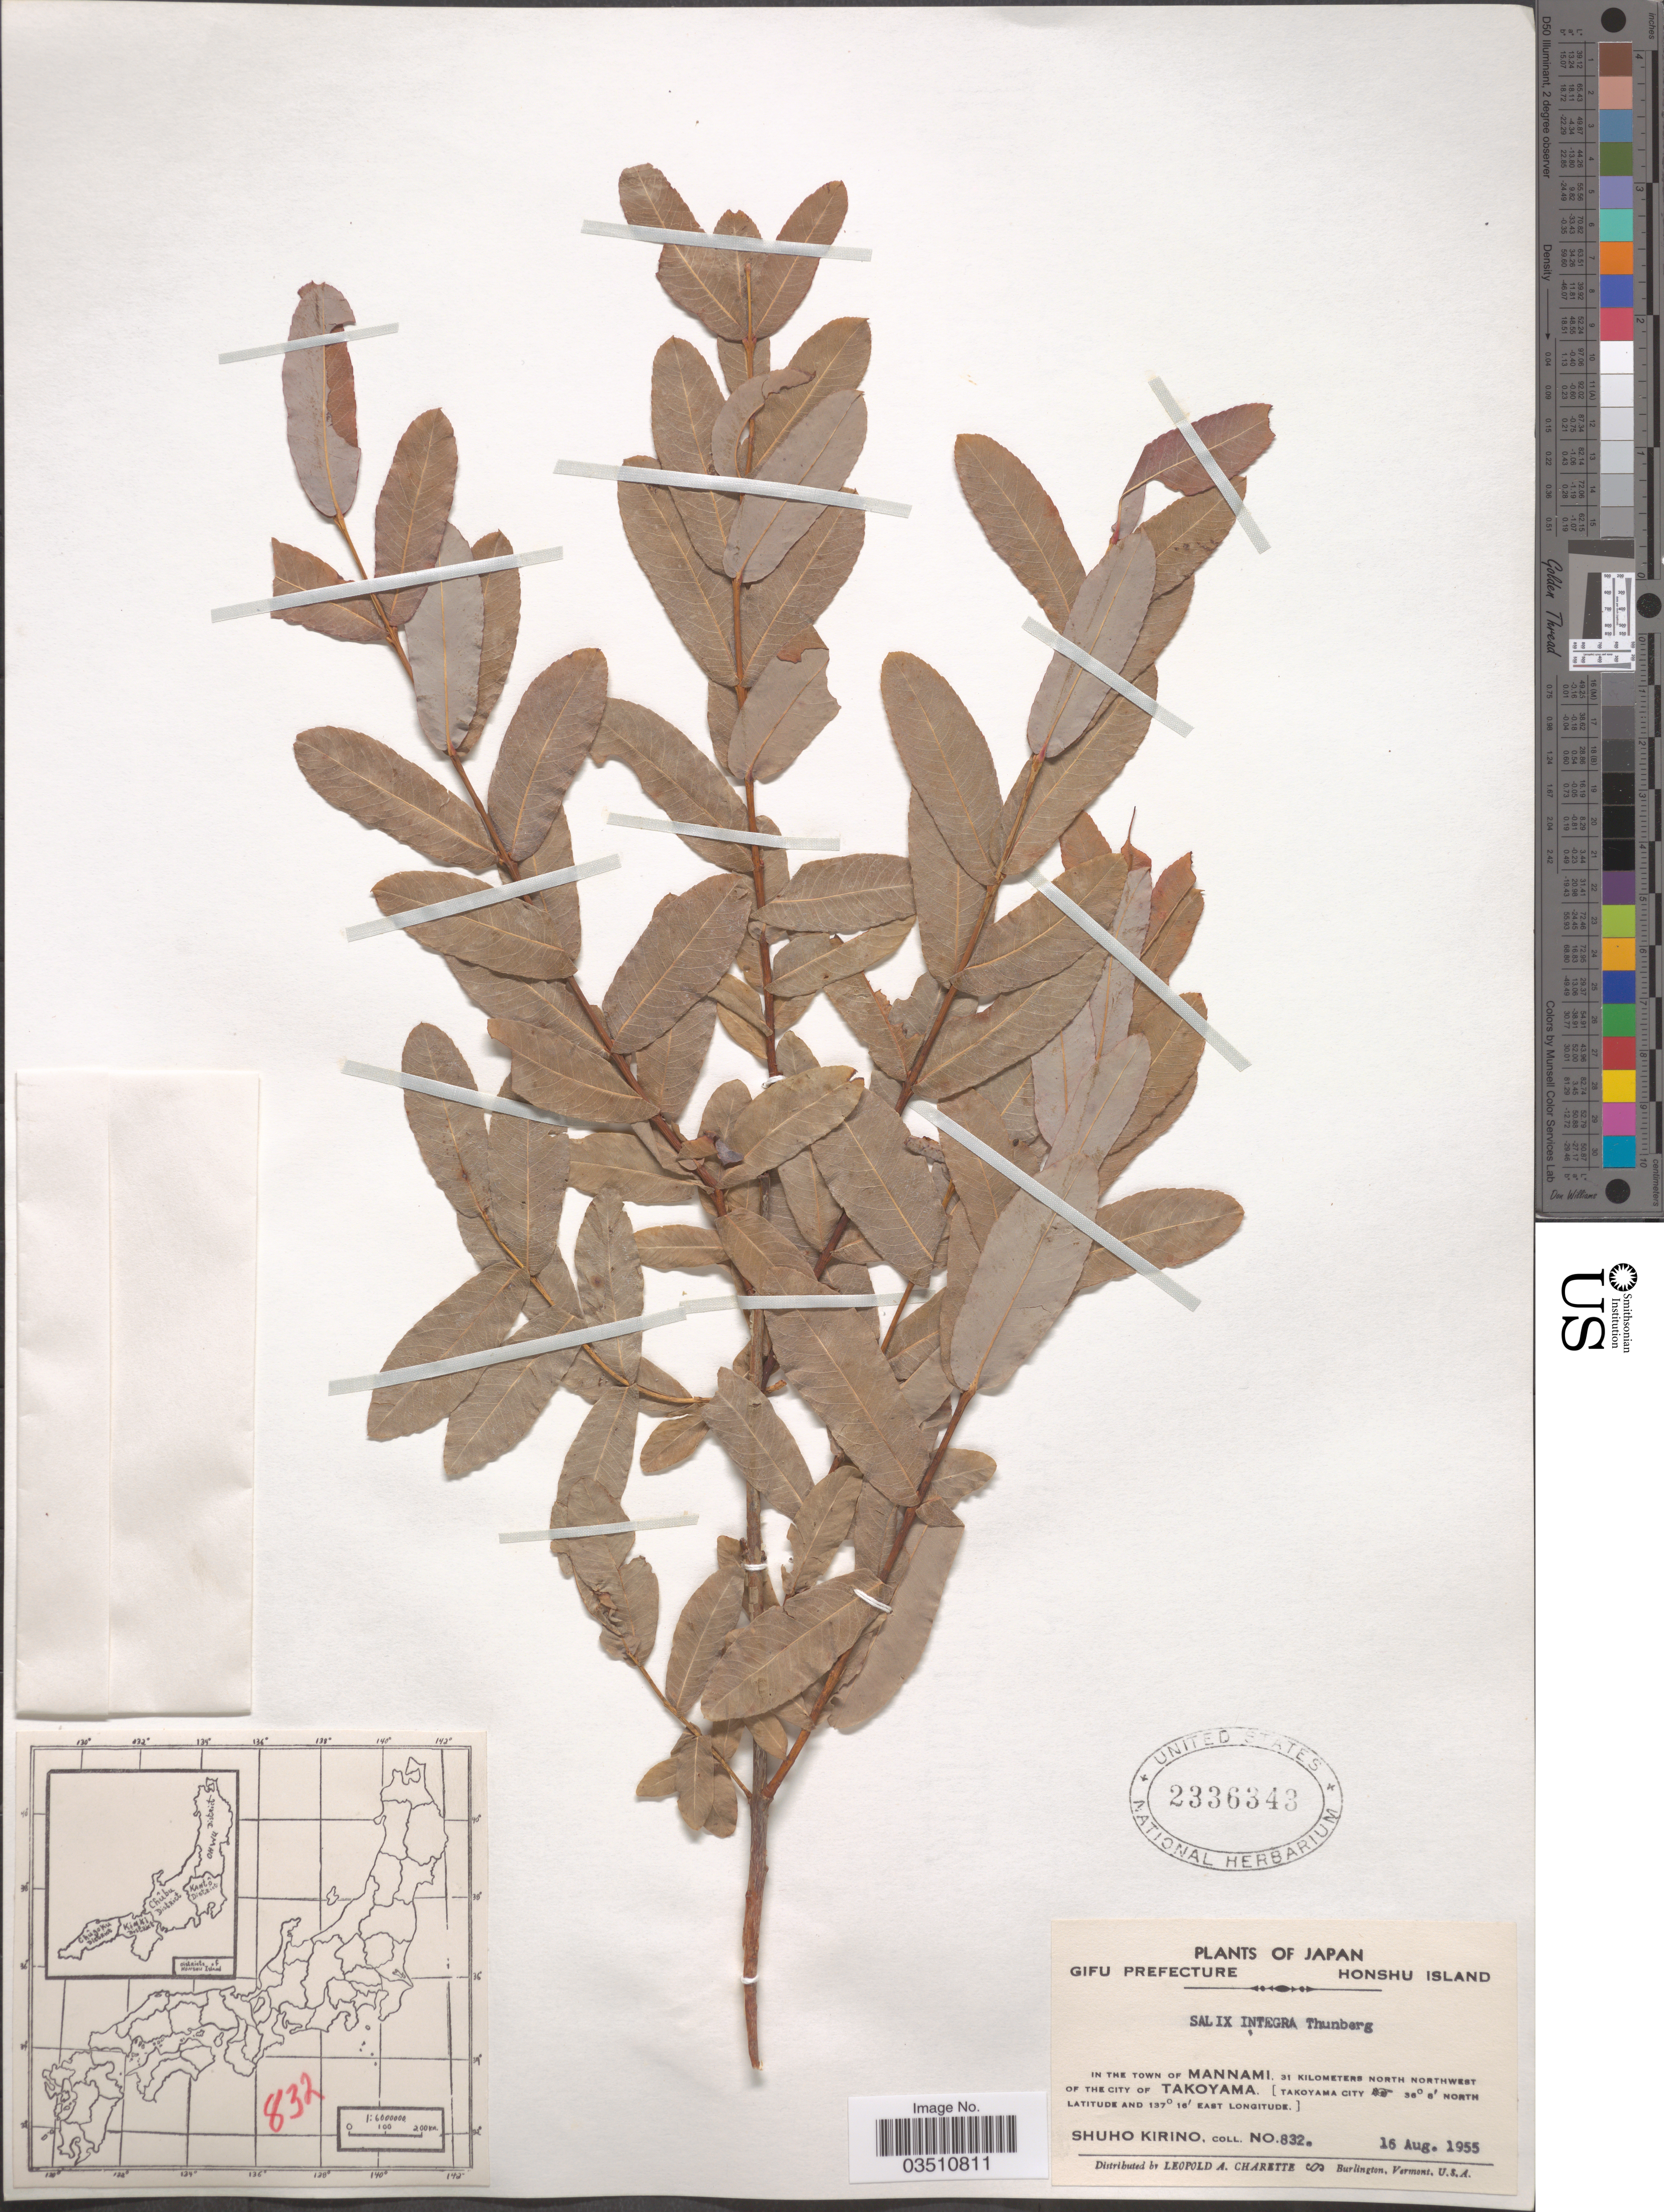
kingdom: Plantae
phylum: Tracheophyta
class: Magnoliopsida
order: Malpighiales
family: Salicaceae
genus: Salix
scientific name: Salix integra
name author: Thunb.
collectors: S. Kirino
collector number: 832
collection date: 1955-08-16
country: Japan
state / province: Gihu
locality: Gifu Prefecture. Honshu Island. In the town of Mannami, 31 kilometers north northwest of the city of Takoyama.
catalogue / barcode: US 2336343